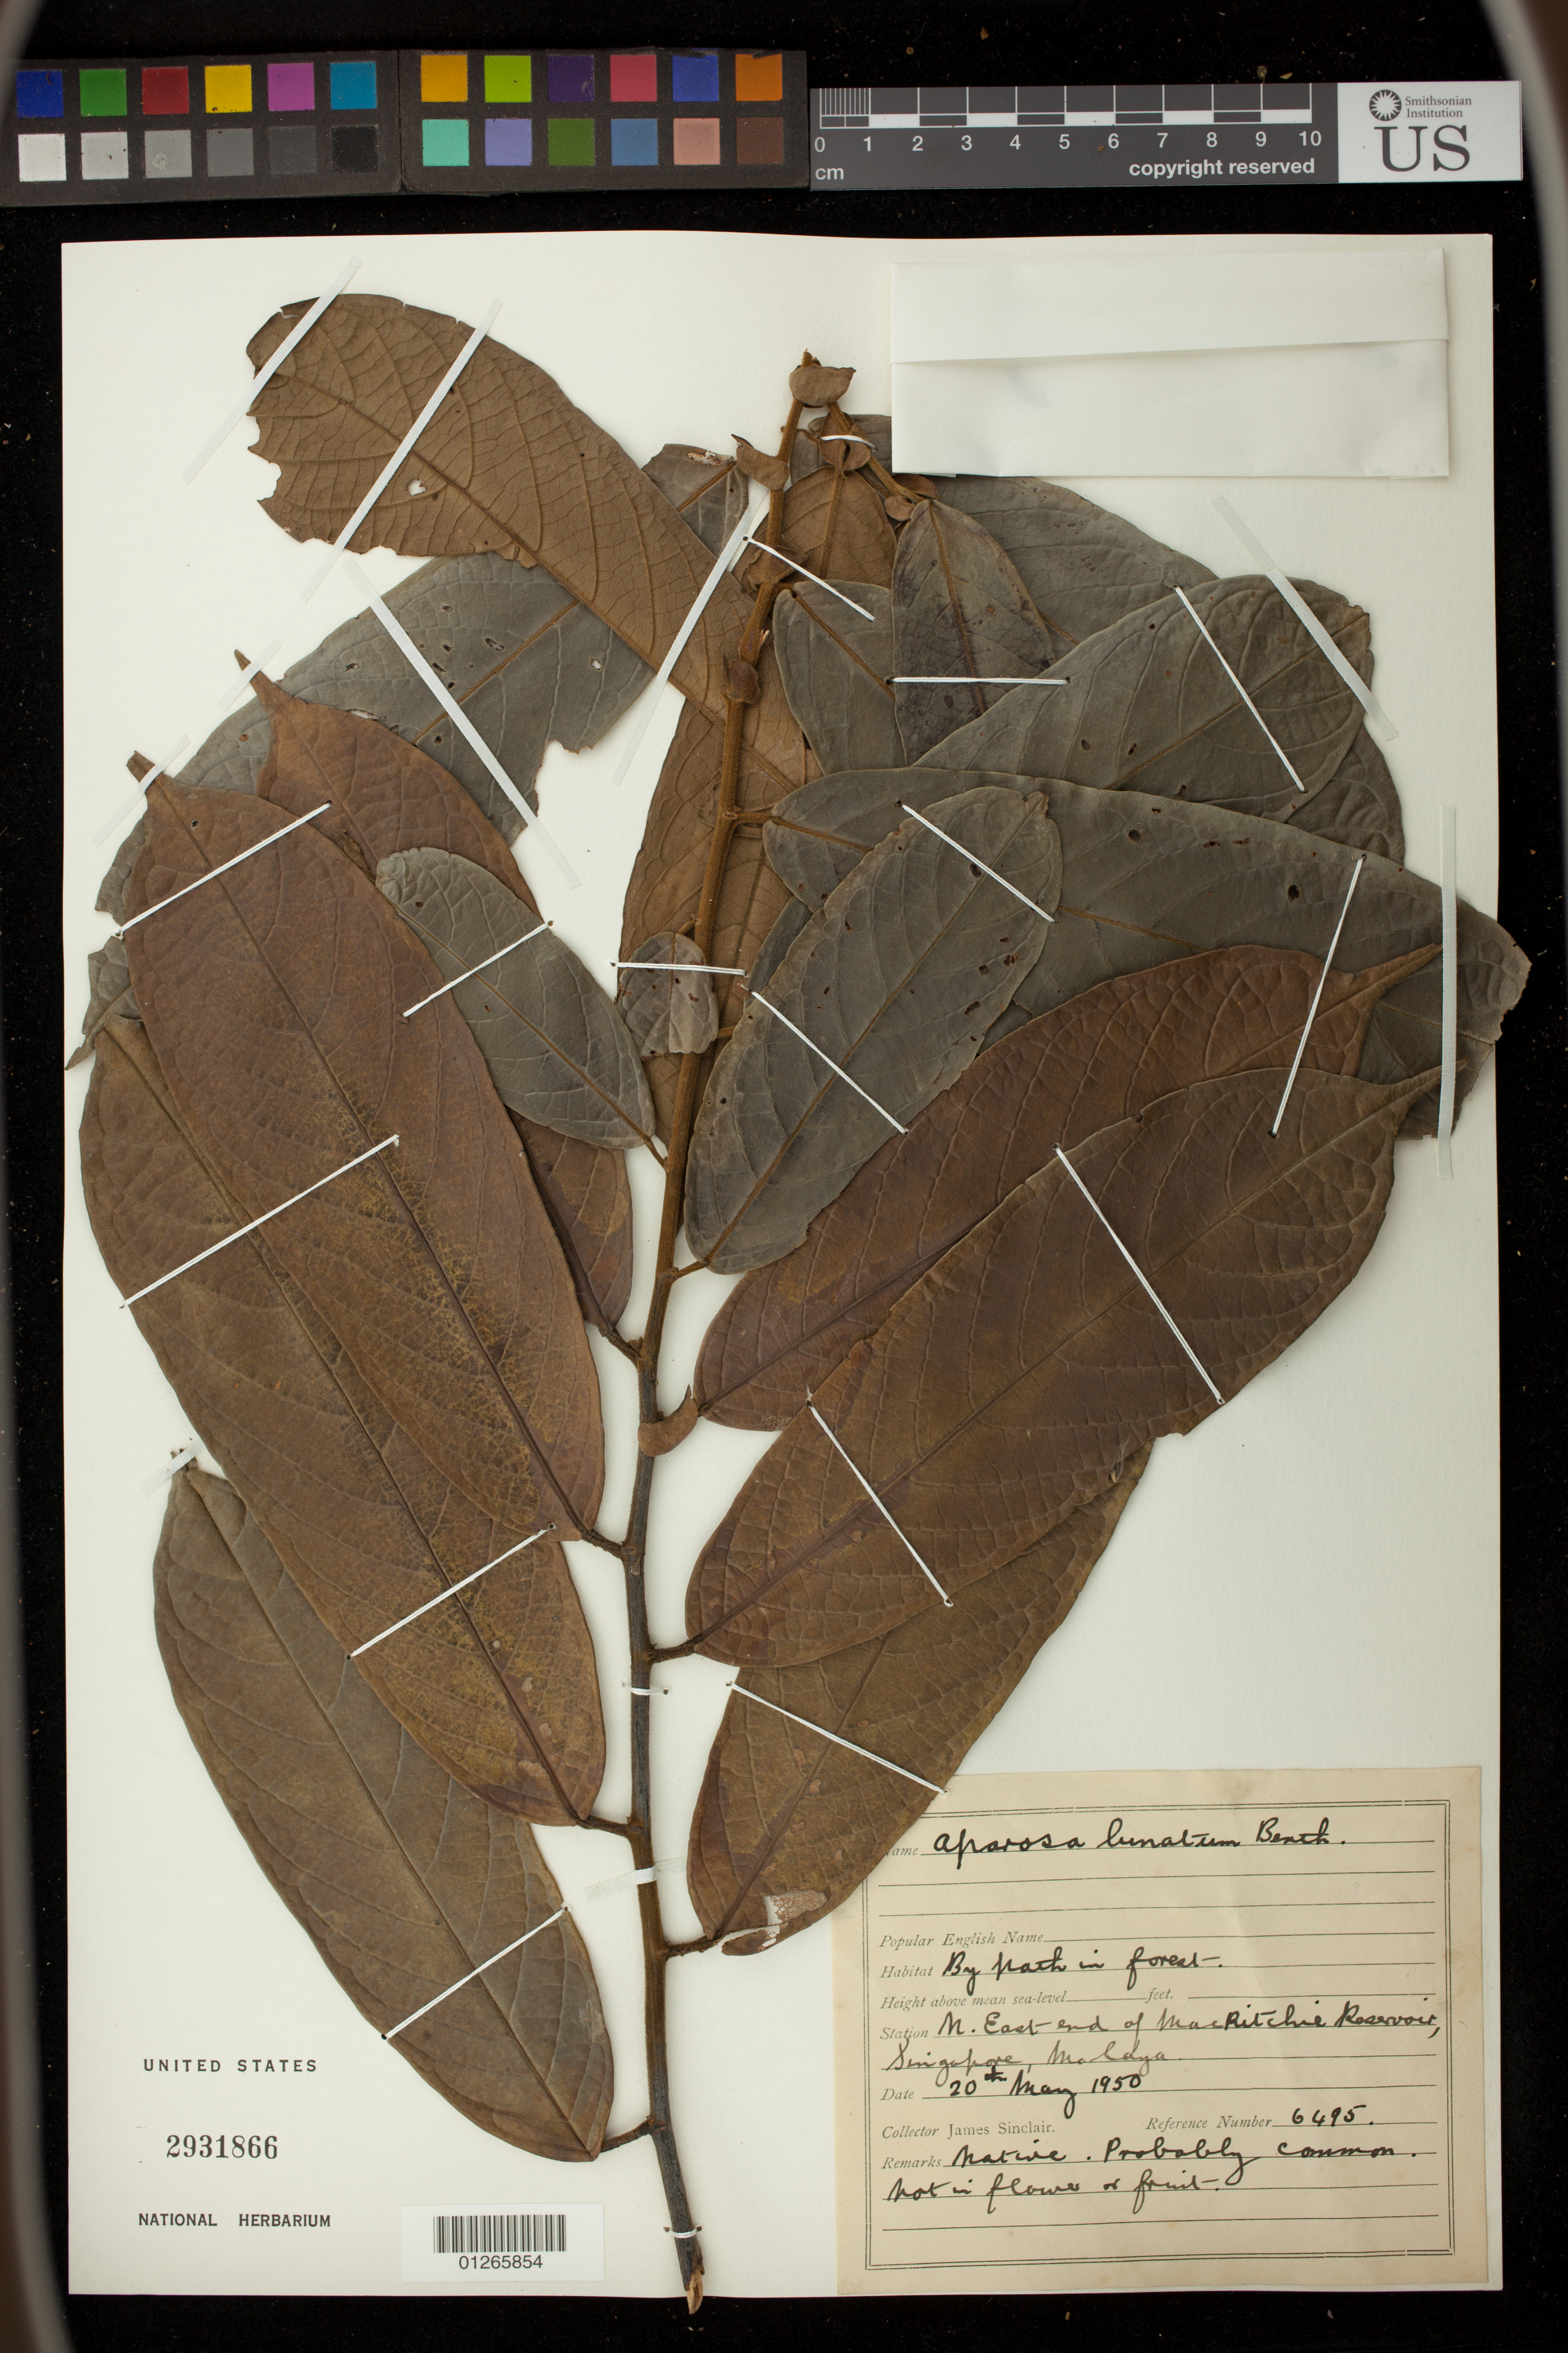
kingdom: Plantae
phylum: Tracheophyta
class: Magnoliopsida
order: Malpighiales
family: Phyllanthaceae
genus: Aporosa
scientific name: Aporosa lunata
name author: (Miq.) Kurz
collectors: J. Sinclair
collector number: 6495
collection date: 1950-05-20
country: Singapore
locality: N. East-end of MacRitchie Reservoir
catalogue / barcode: US 2931866